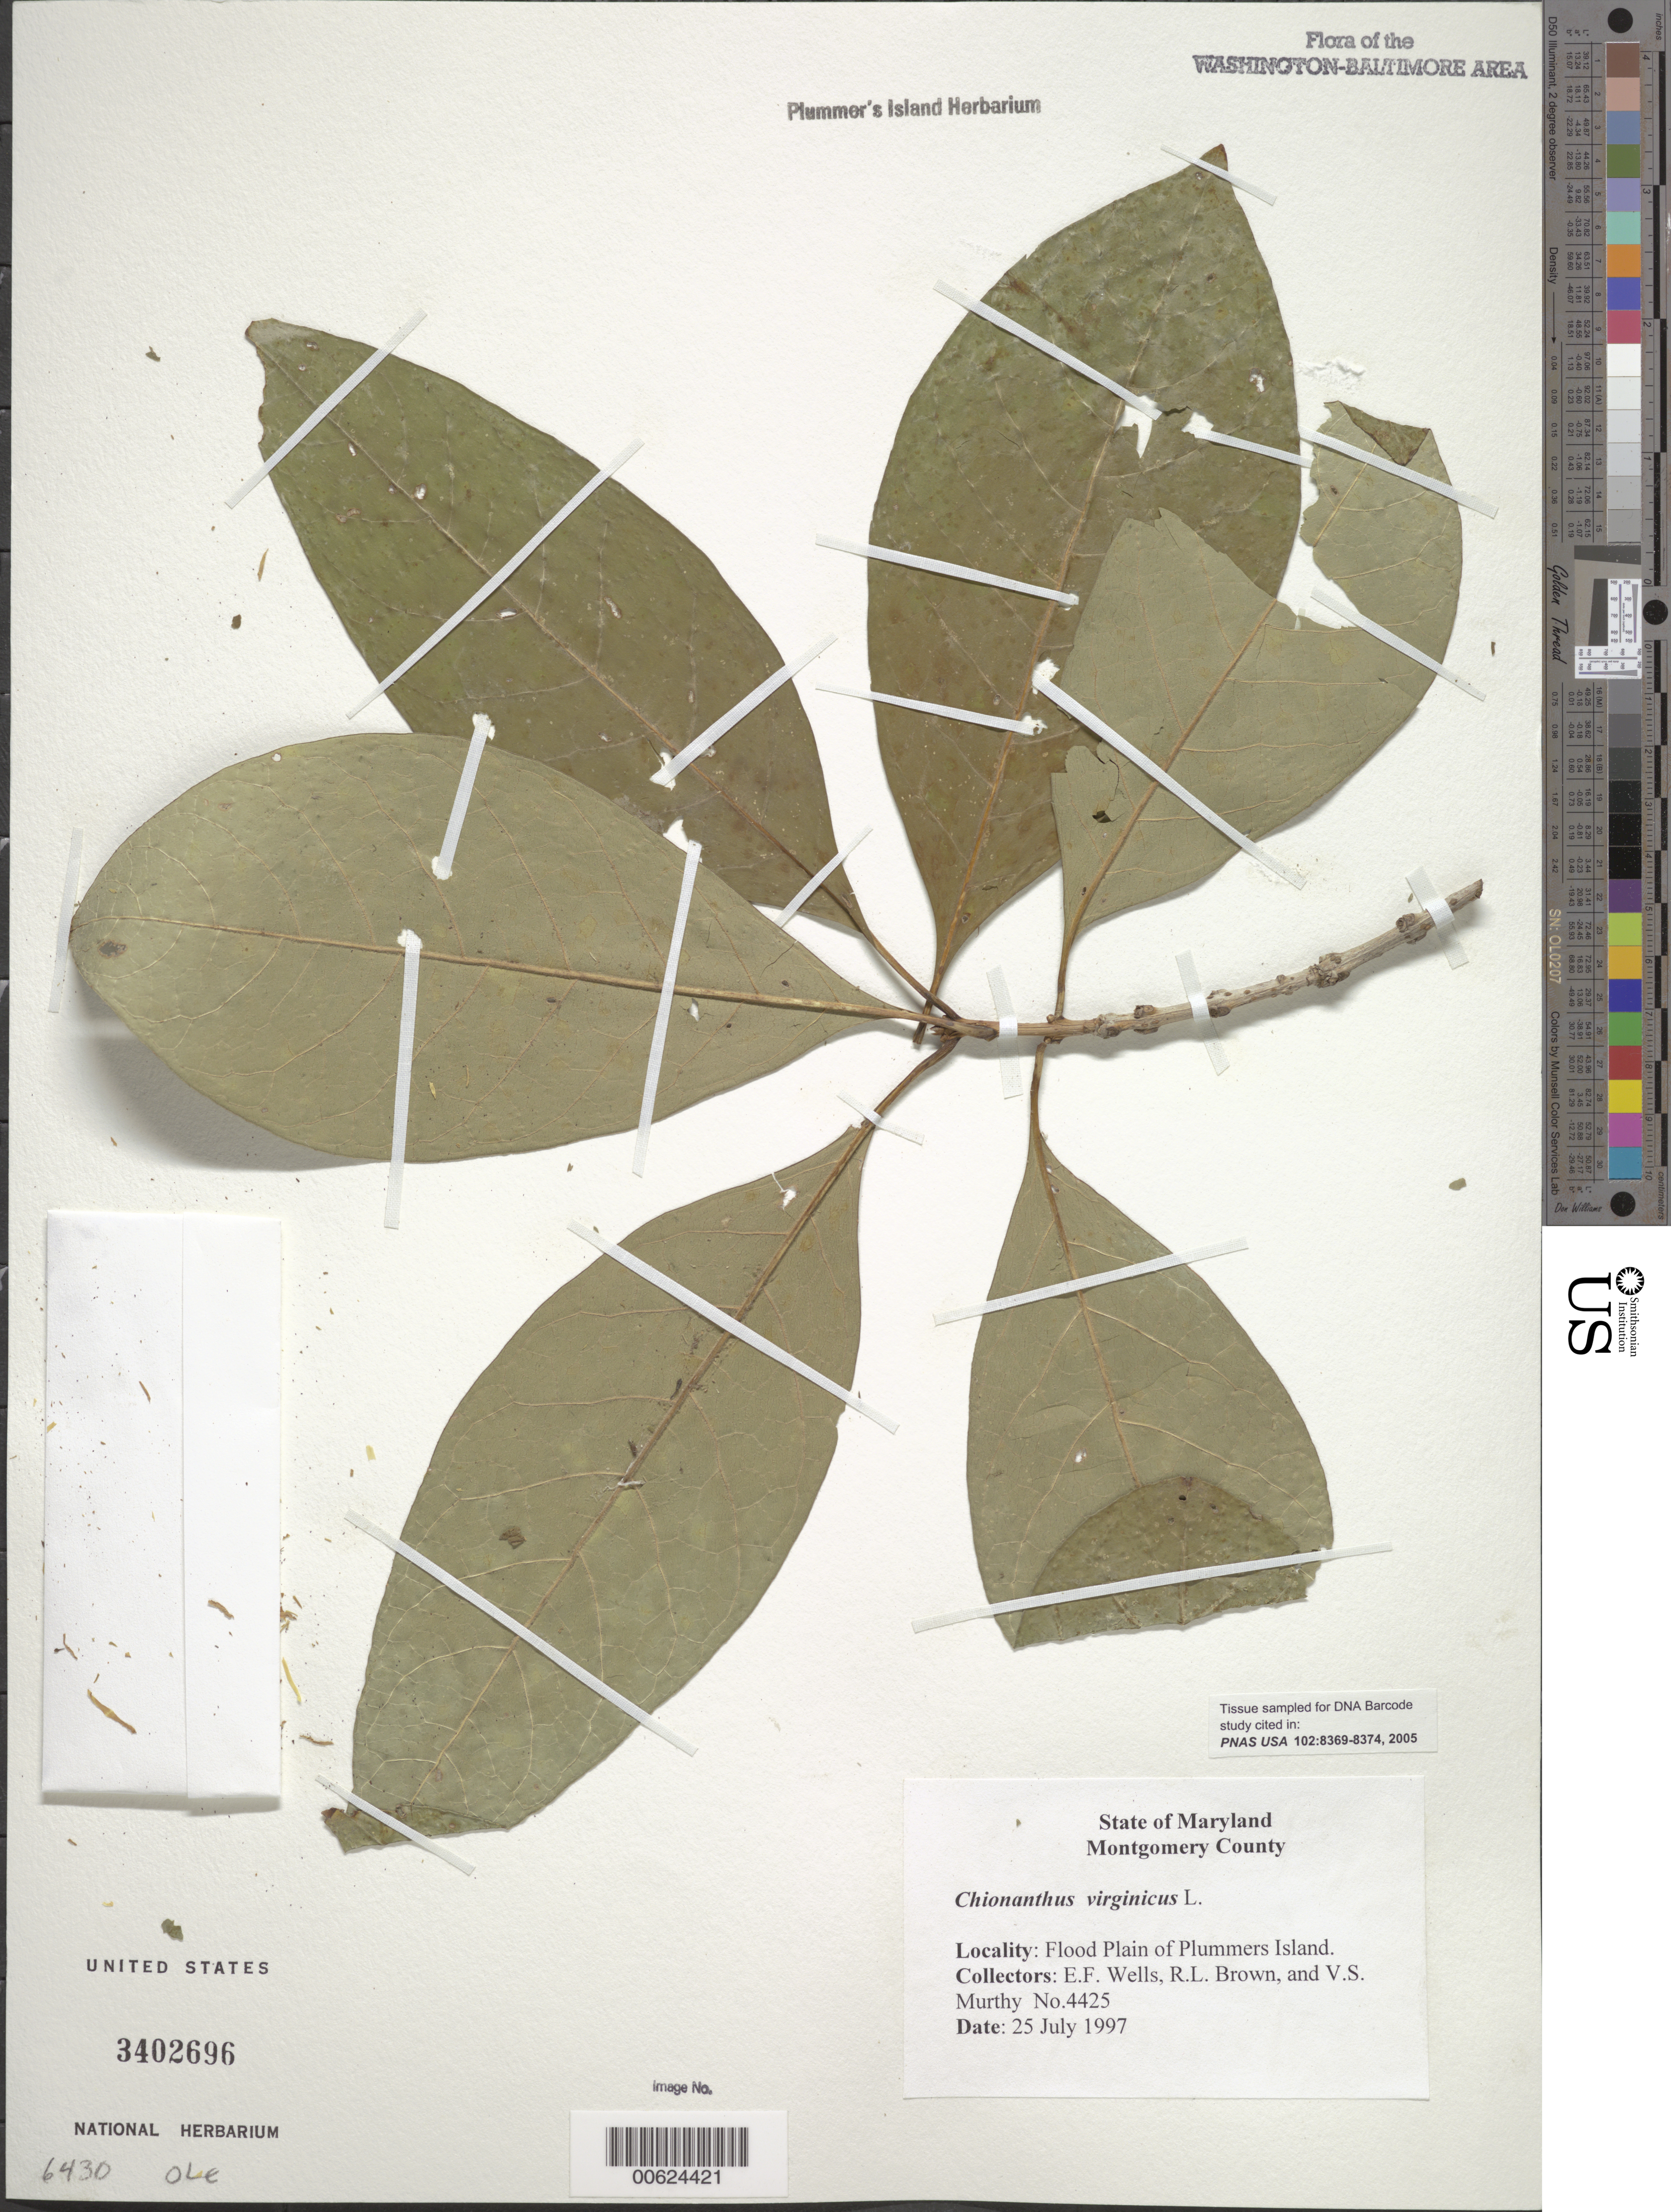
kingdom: Plantae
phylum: Tracheophyta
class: Magnoliopsida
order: Lamiales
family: Oleaceae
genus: Chionanthus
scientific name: Chionanthus virginicus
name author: L.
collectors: E. F. Wells, R. L. Brown & V. S. Murthy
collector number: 4425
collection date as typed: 25 Jul 1997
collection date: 1997-07-25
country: United States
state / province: Maryland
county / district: Montgomery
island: Plummers Island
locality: Flood plain of Plummers Island Plummers Island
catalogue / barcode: US 3402696